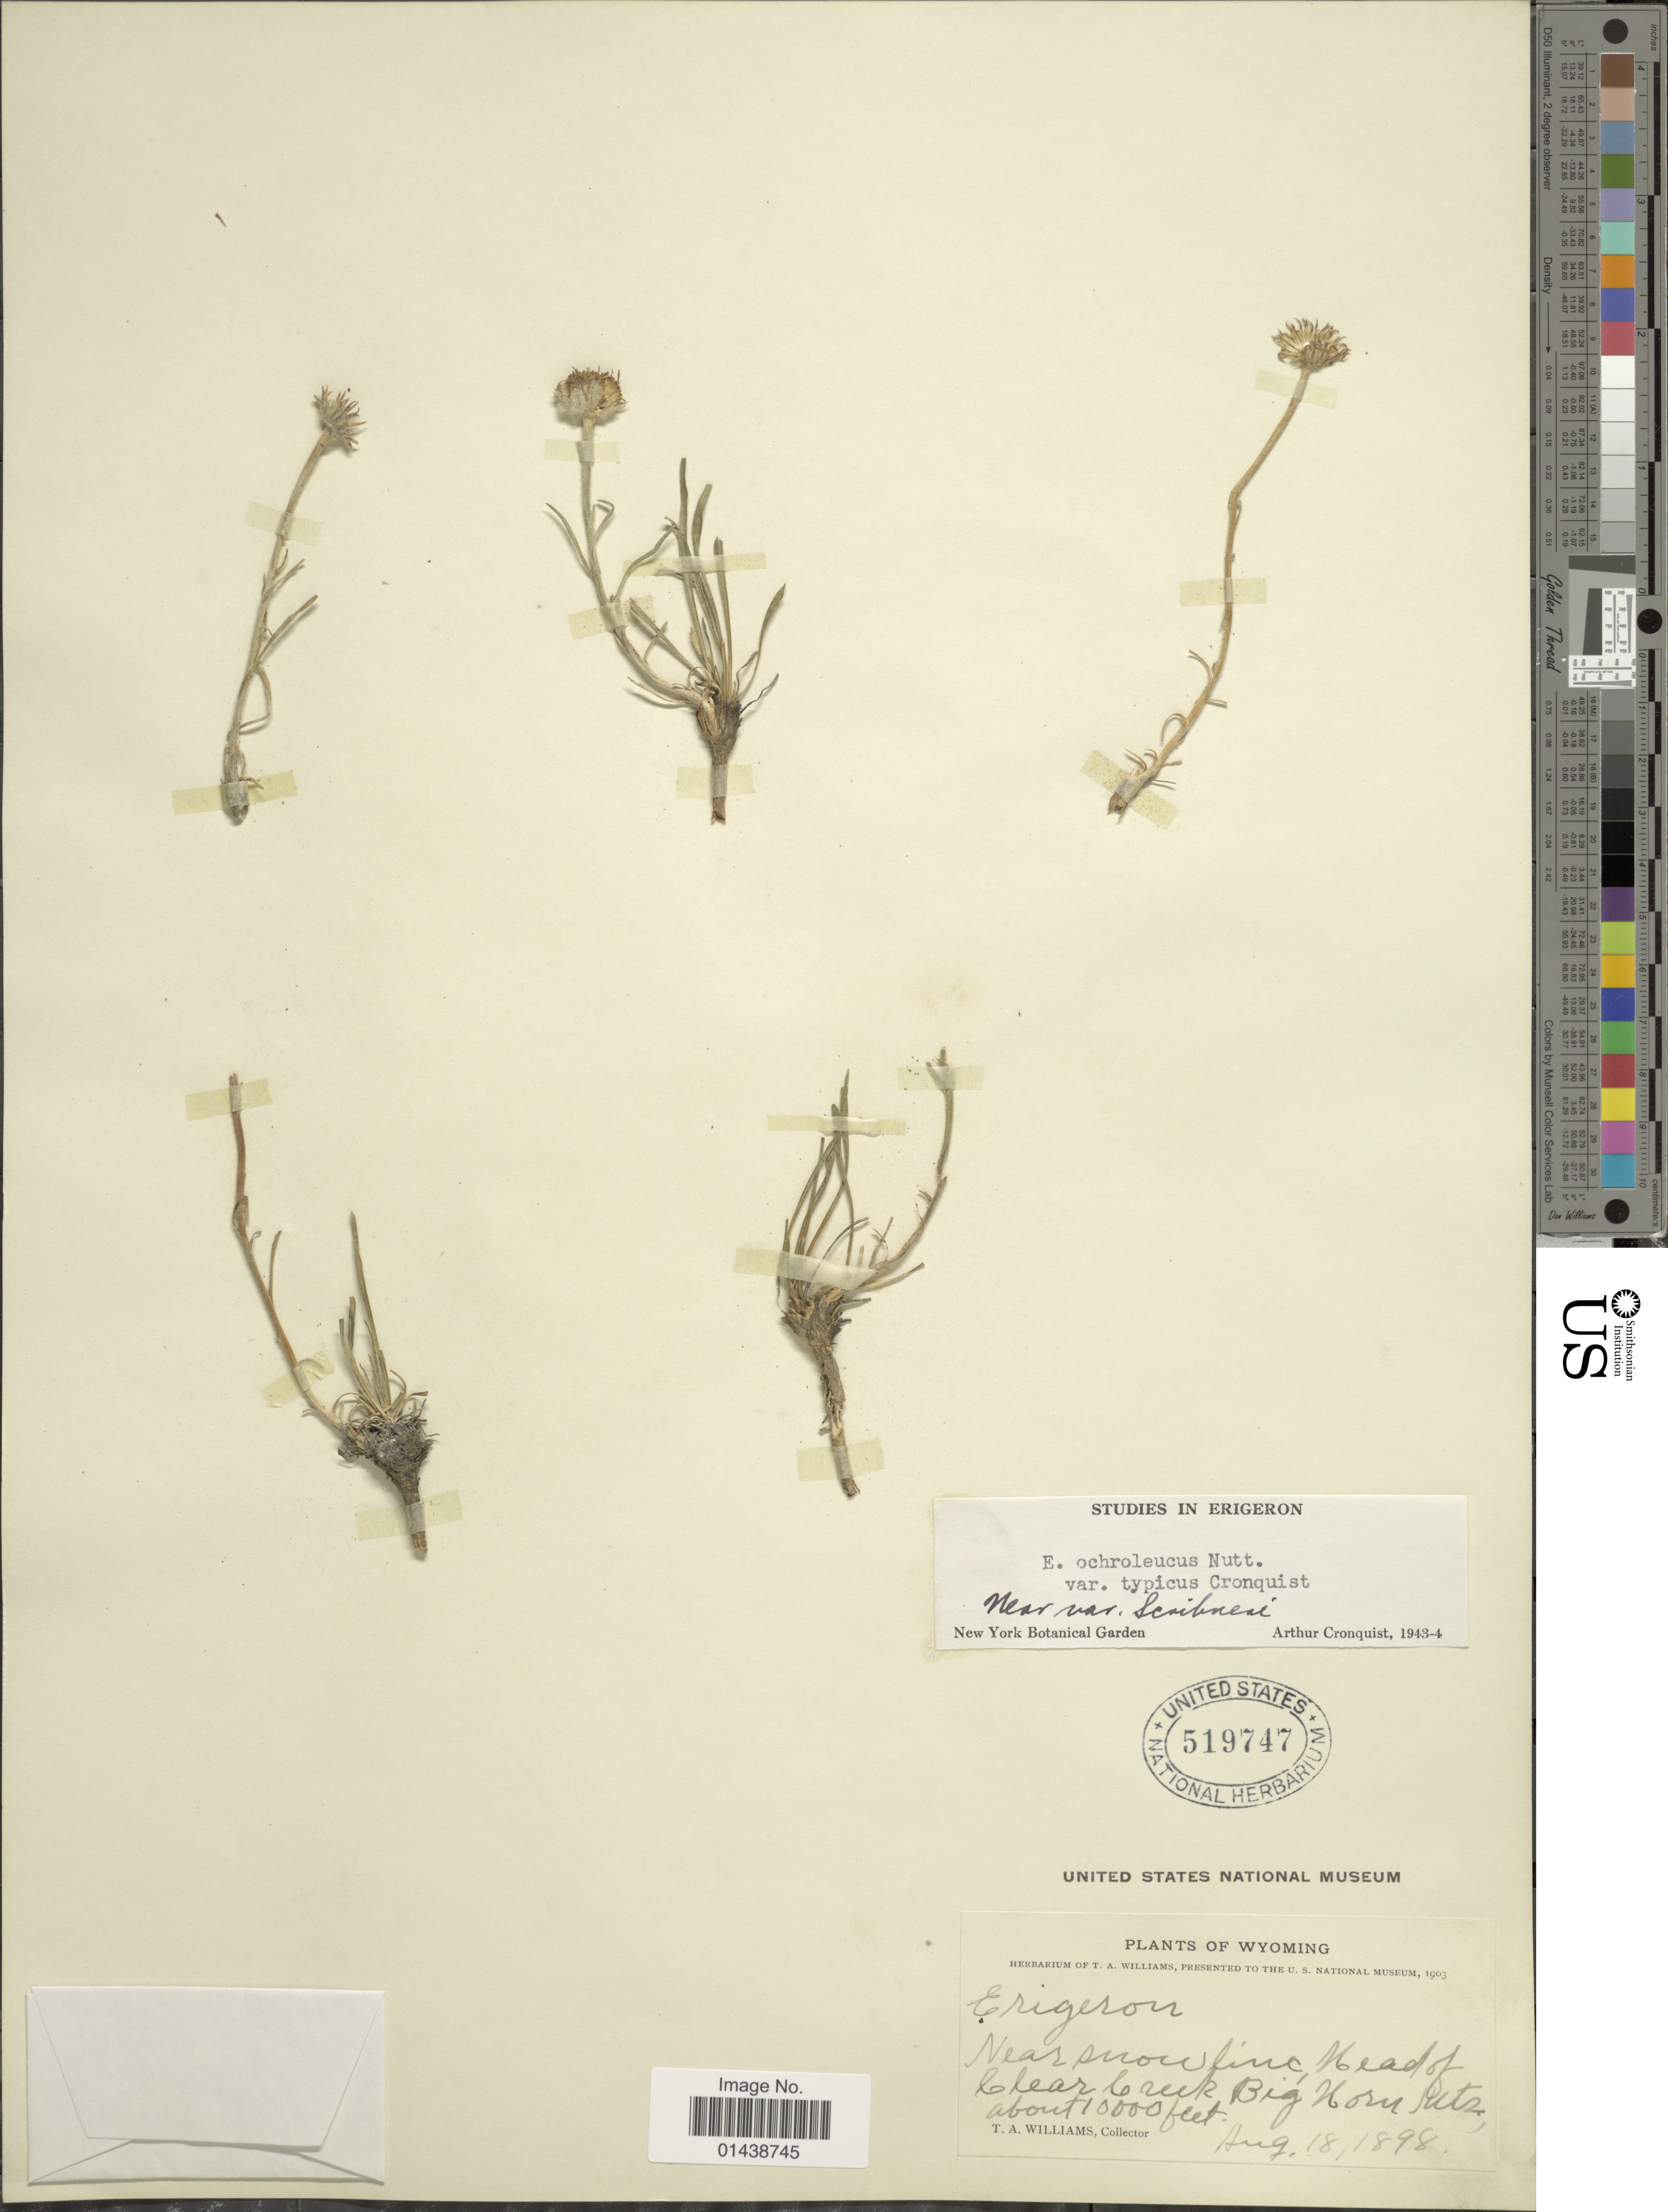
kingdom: Plantae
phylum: Tracheophyta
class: Magnoliopsida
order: Asterales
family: Asteraceae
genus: Erigeron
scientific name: Erigeron ochroleucus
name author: Nutt.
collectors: T. A. Williams (herbarium)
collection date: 1898-08-18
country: United States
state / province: Wyoming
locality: Near snow line, Head of Clear Creek Big Horn Mts.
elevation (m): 3048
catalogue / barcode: US 519747